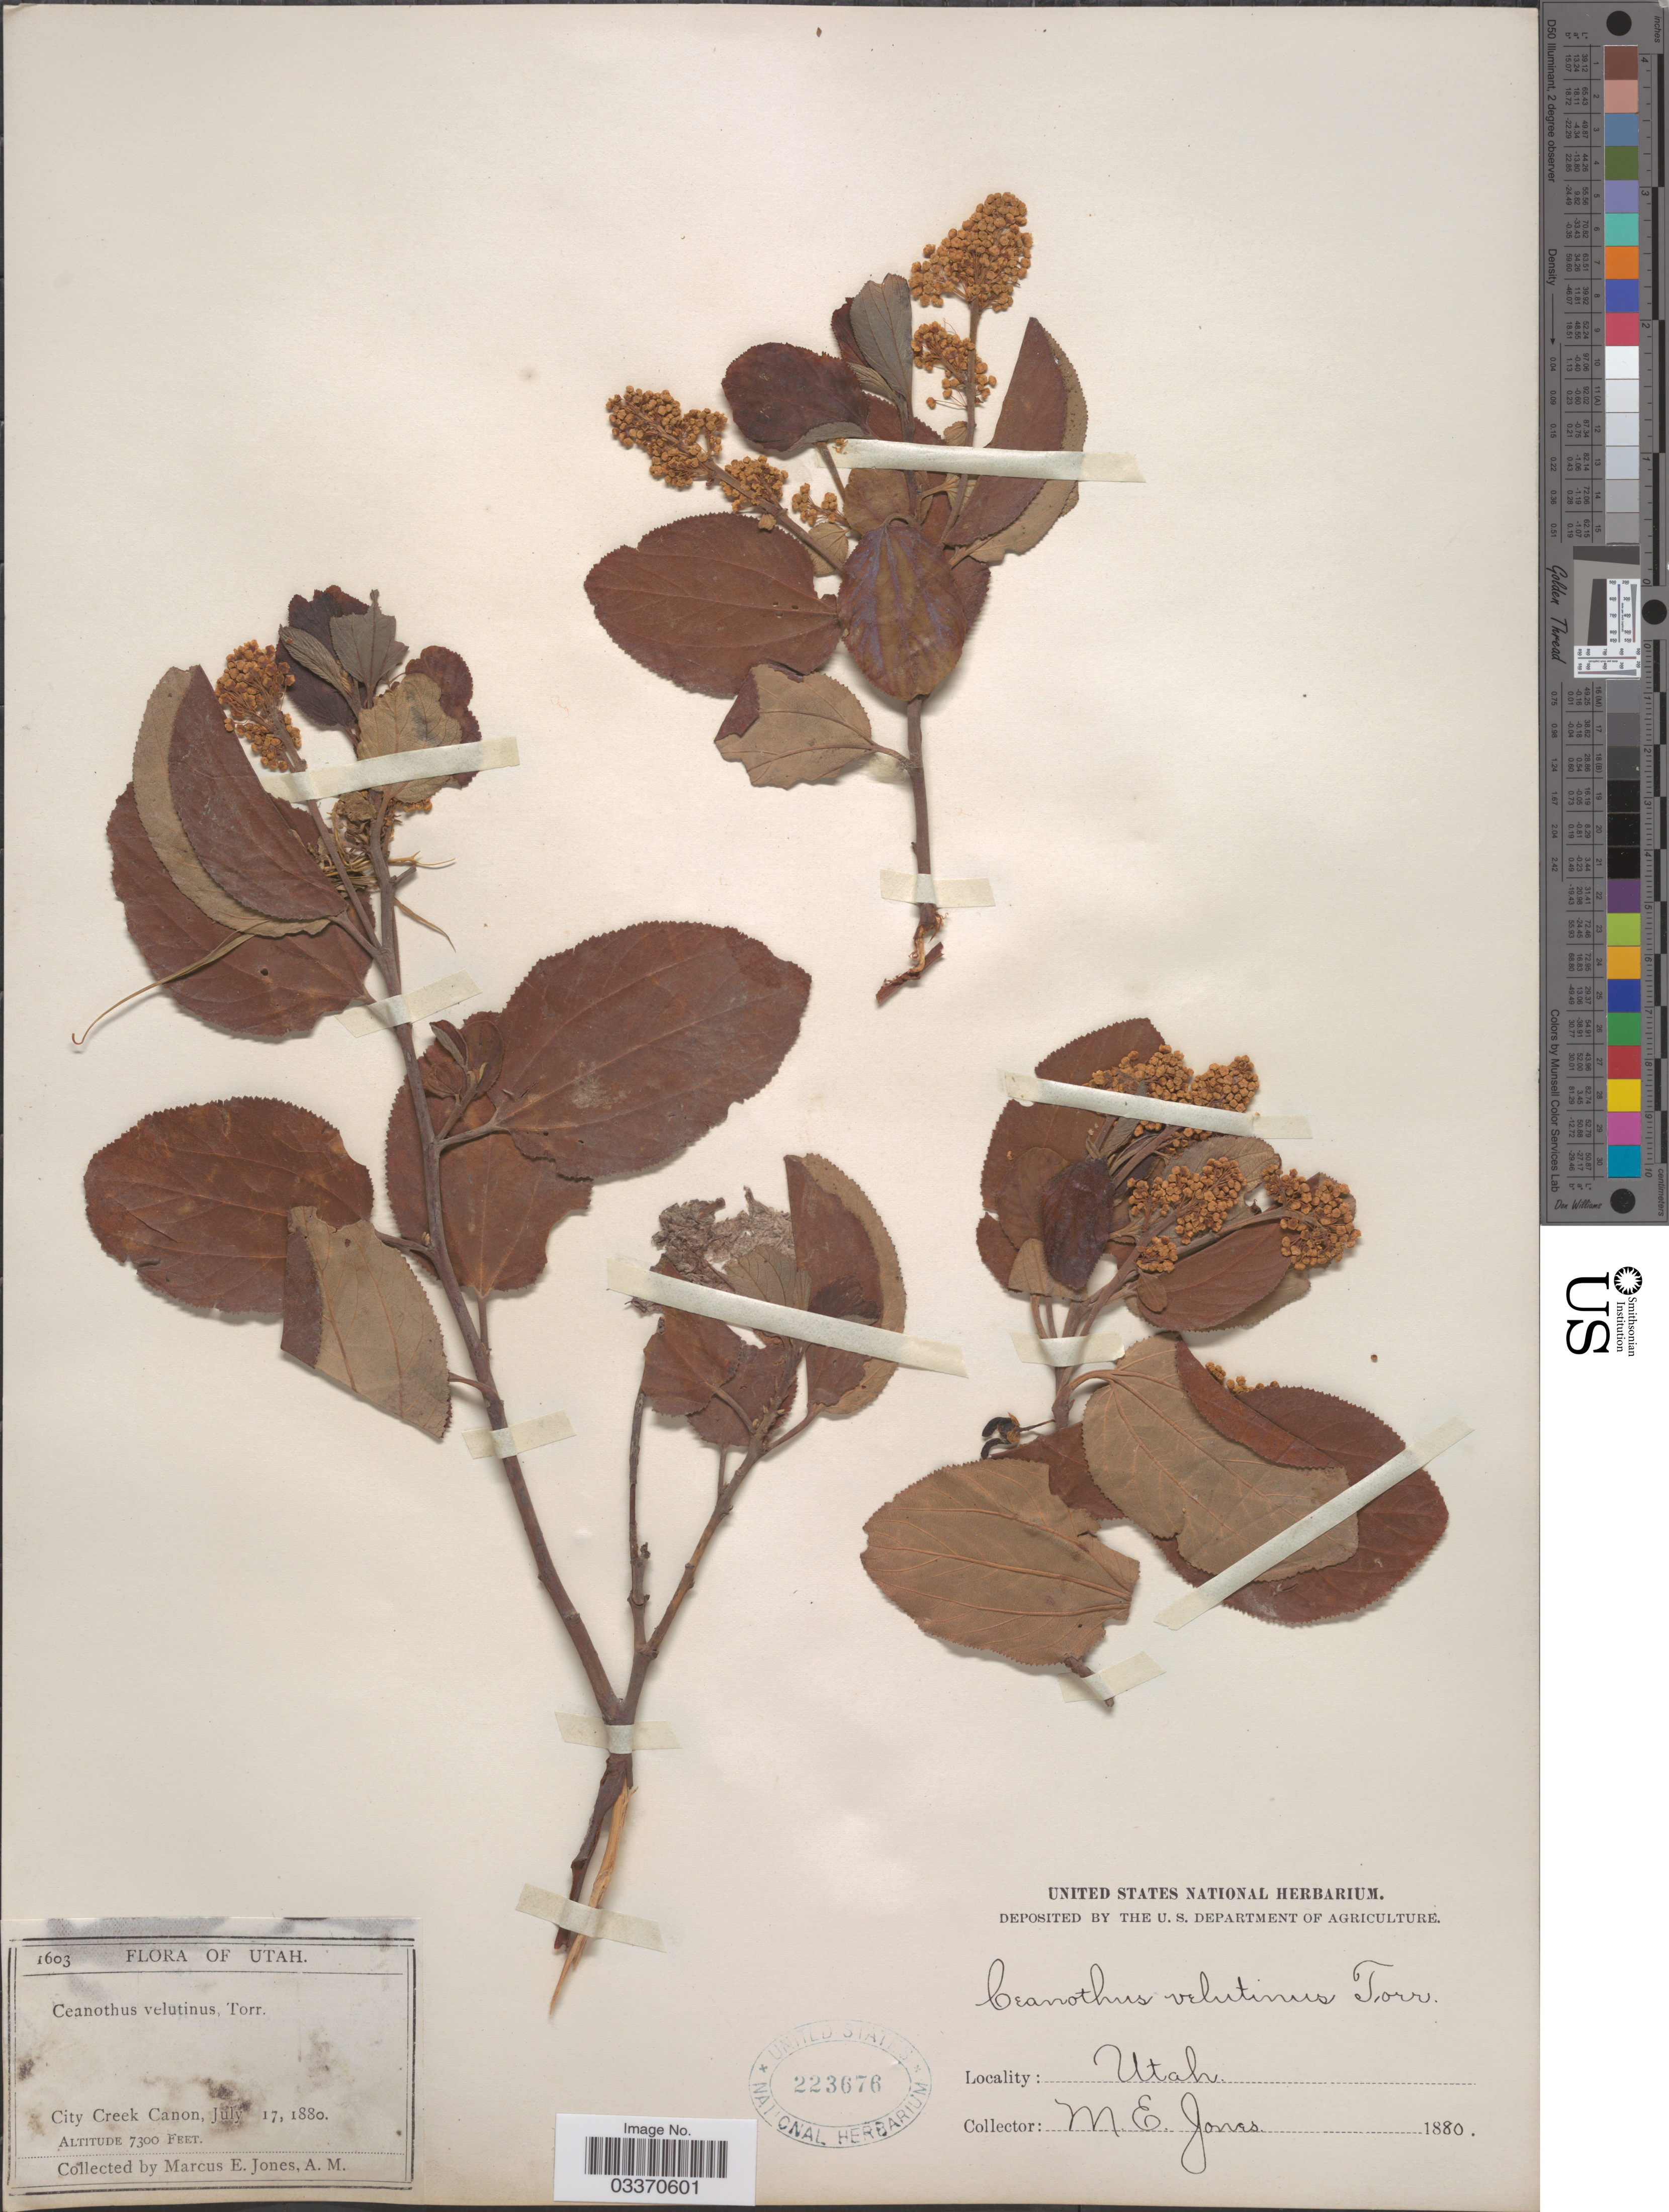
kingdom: Plantae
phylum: Tracheophyta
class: Magnoliopsida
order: Rosales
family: Rhamnaceae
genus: Ceanothus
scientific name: Ceanothus velutinus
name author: Douglas ex Hook.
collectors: M. E. Jones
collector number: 1603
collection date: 1880-07-17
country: United States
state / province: Utah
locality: City Creek Canon.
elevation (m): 2225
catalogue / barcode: US 223676